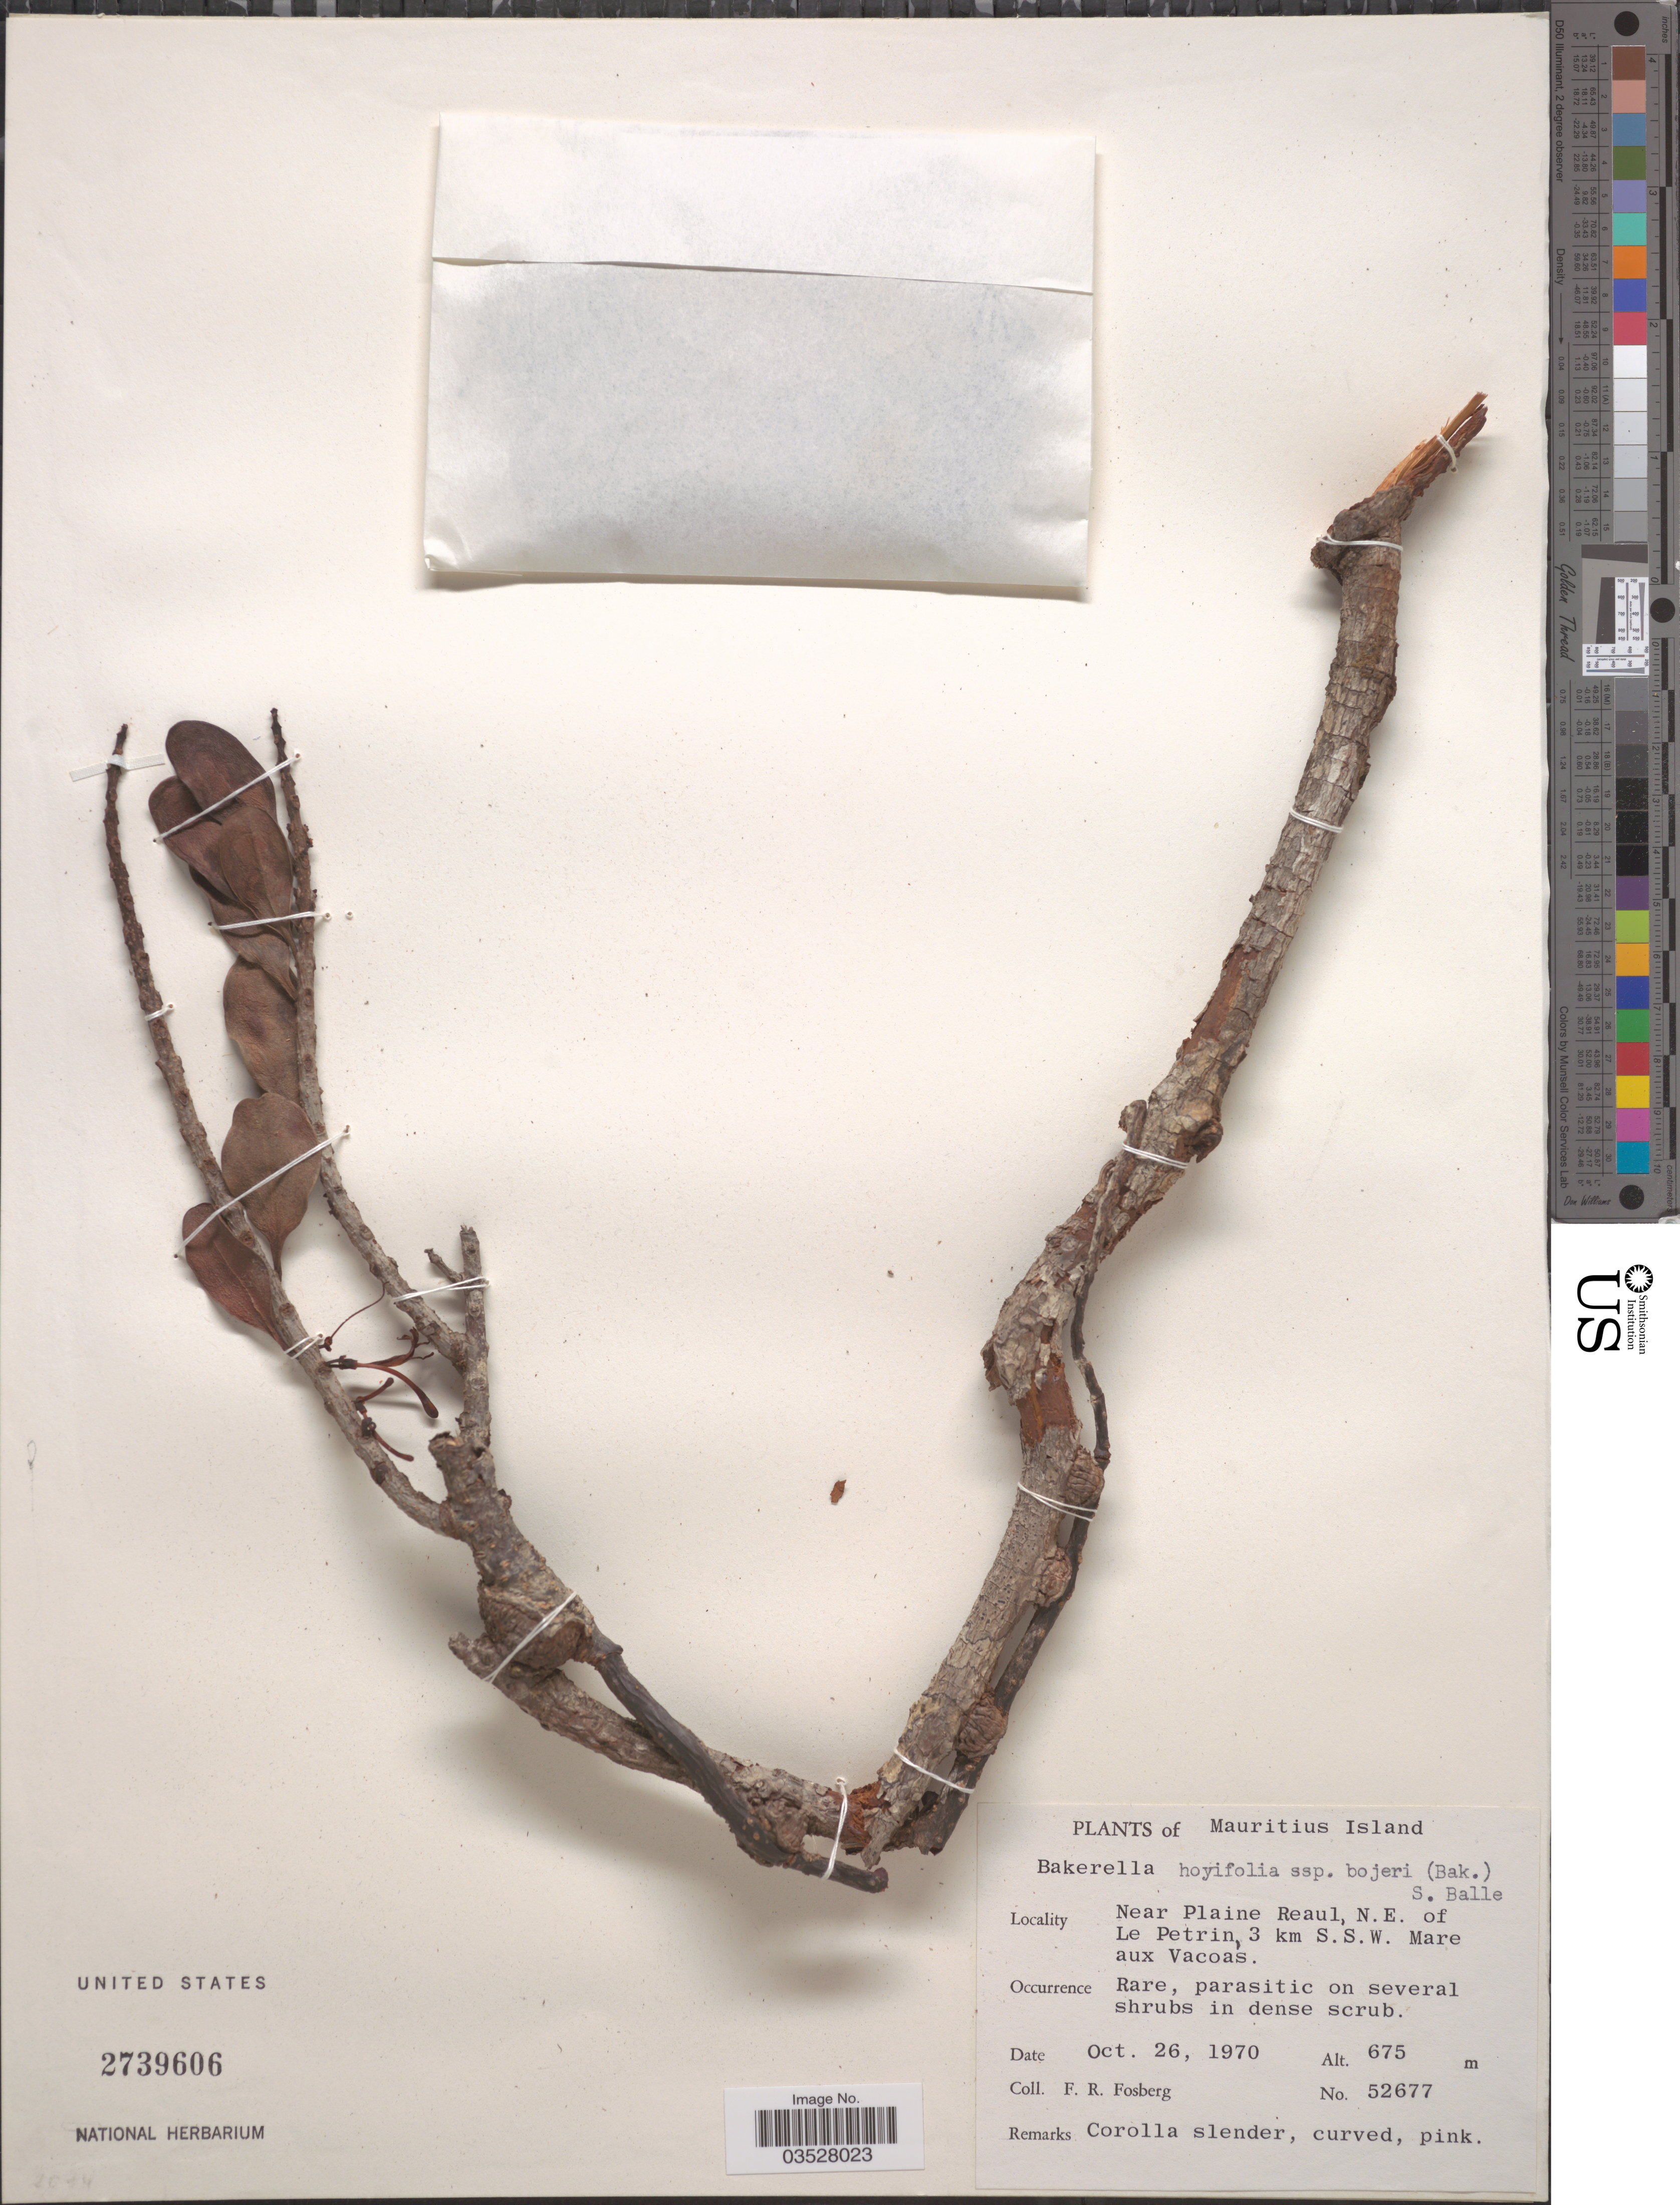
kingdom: Plantae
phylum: Tracheophyta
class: Magnoliopsida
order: Santalales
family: Loranthaceae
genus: Bakerella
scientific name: Bakerella hoyifolia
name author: (Baker) Balle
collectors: F. R. Fosberg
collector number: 52677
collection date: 1970-10-26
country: Mauritius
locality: Mauritius Island. Near Plaine Reaul, N.E. of Le Petrin, 3 km S.S.W. Mare aux Vacoas.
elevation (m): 675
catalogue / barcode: US 2739606